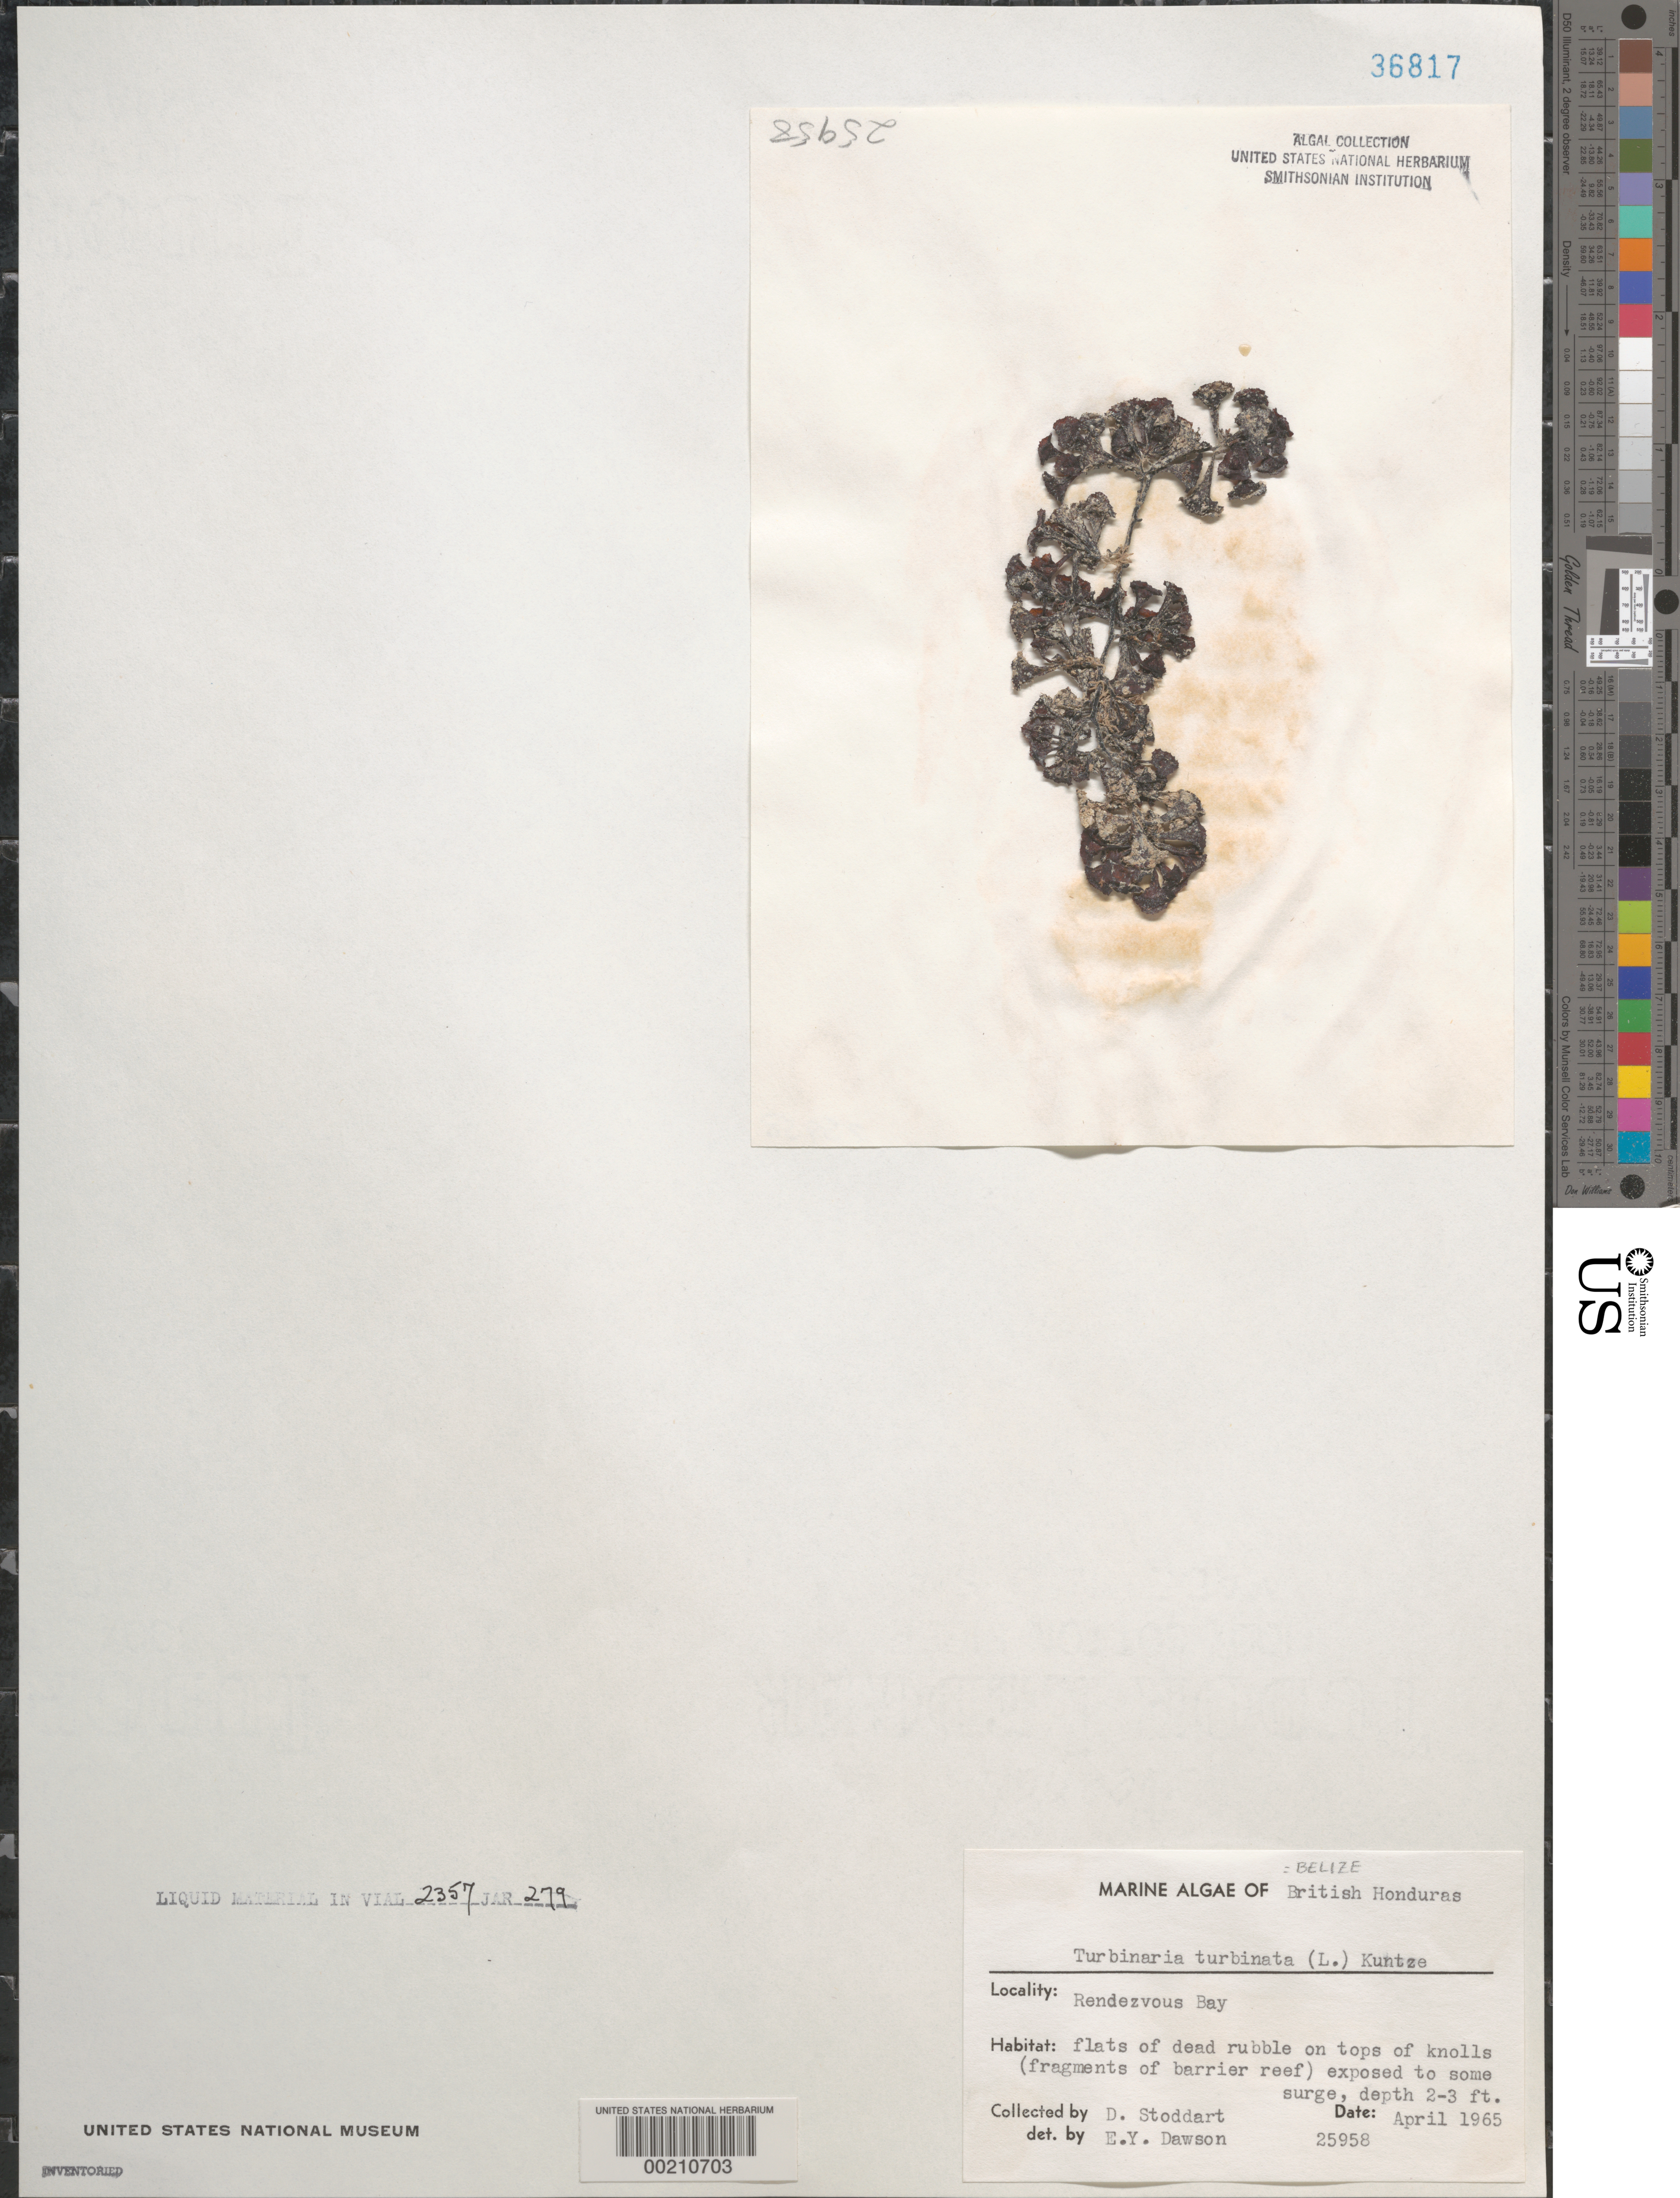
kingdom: Chromista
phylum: Ochrophyta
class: Phaeophyceae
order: Fucales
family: Sargassaceae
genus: Turbinaria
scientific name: Turbinaria turbinata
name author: (L.) Kuntze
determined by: Dawson, E. Y.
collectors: D. Stoddart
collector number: EYD 25958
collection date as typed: Apr 1965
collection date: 1965-04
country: Belize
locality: Rendezvous Bay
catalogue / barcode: US 36817